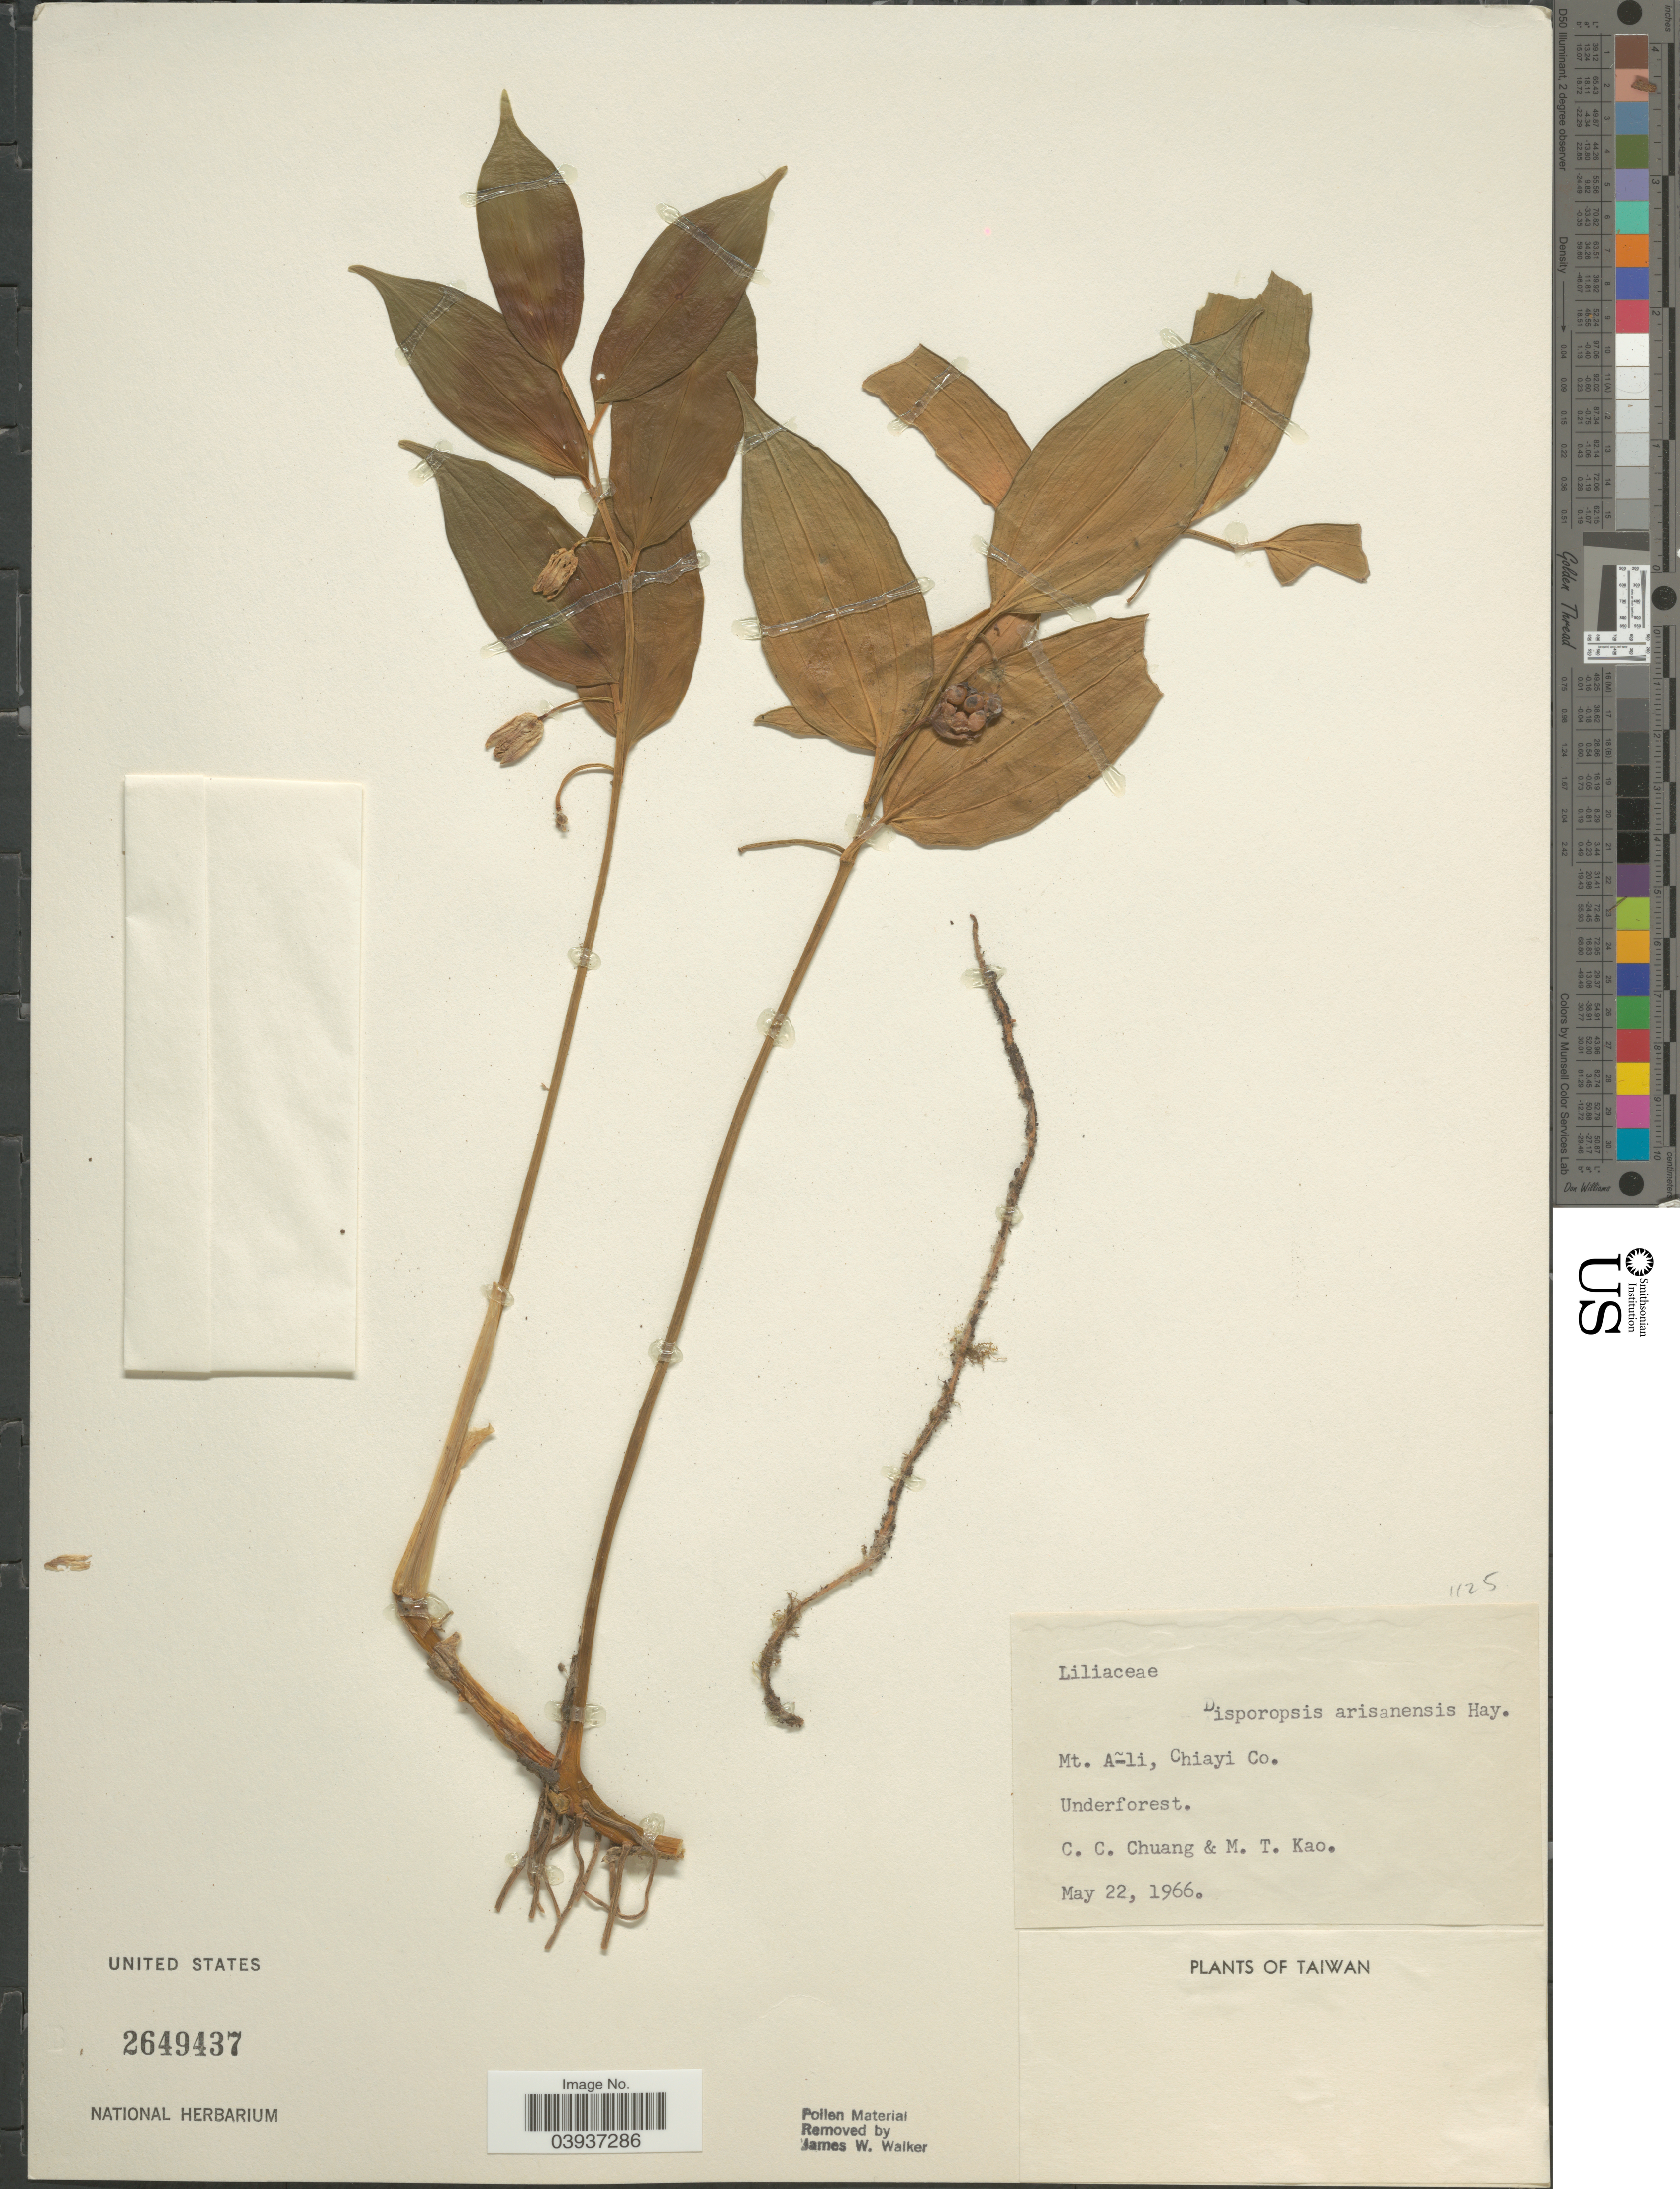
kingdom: Plantae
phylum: Tracheophyta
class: Liliopsida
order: Asparagales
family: Asparagaceae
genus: Disporopsis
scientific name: Disporopsis arisanensis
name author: Hayata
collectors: C. C. Chuang & M. T. Kao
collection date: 1966-05-22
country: Taiwan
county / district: Chiayi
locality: Mt. A-li, Chiayi Co. Underforest.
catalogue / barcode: US 2649437